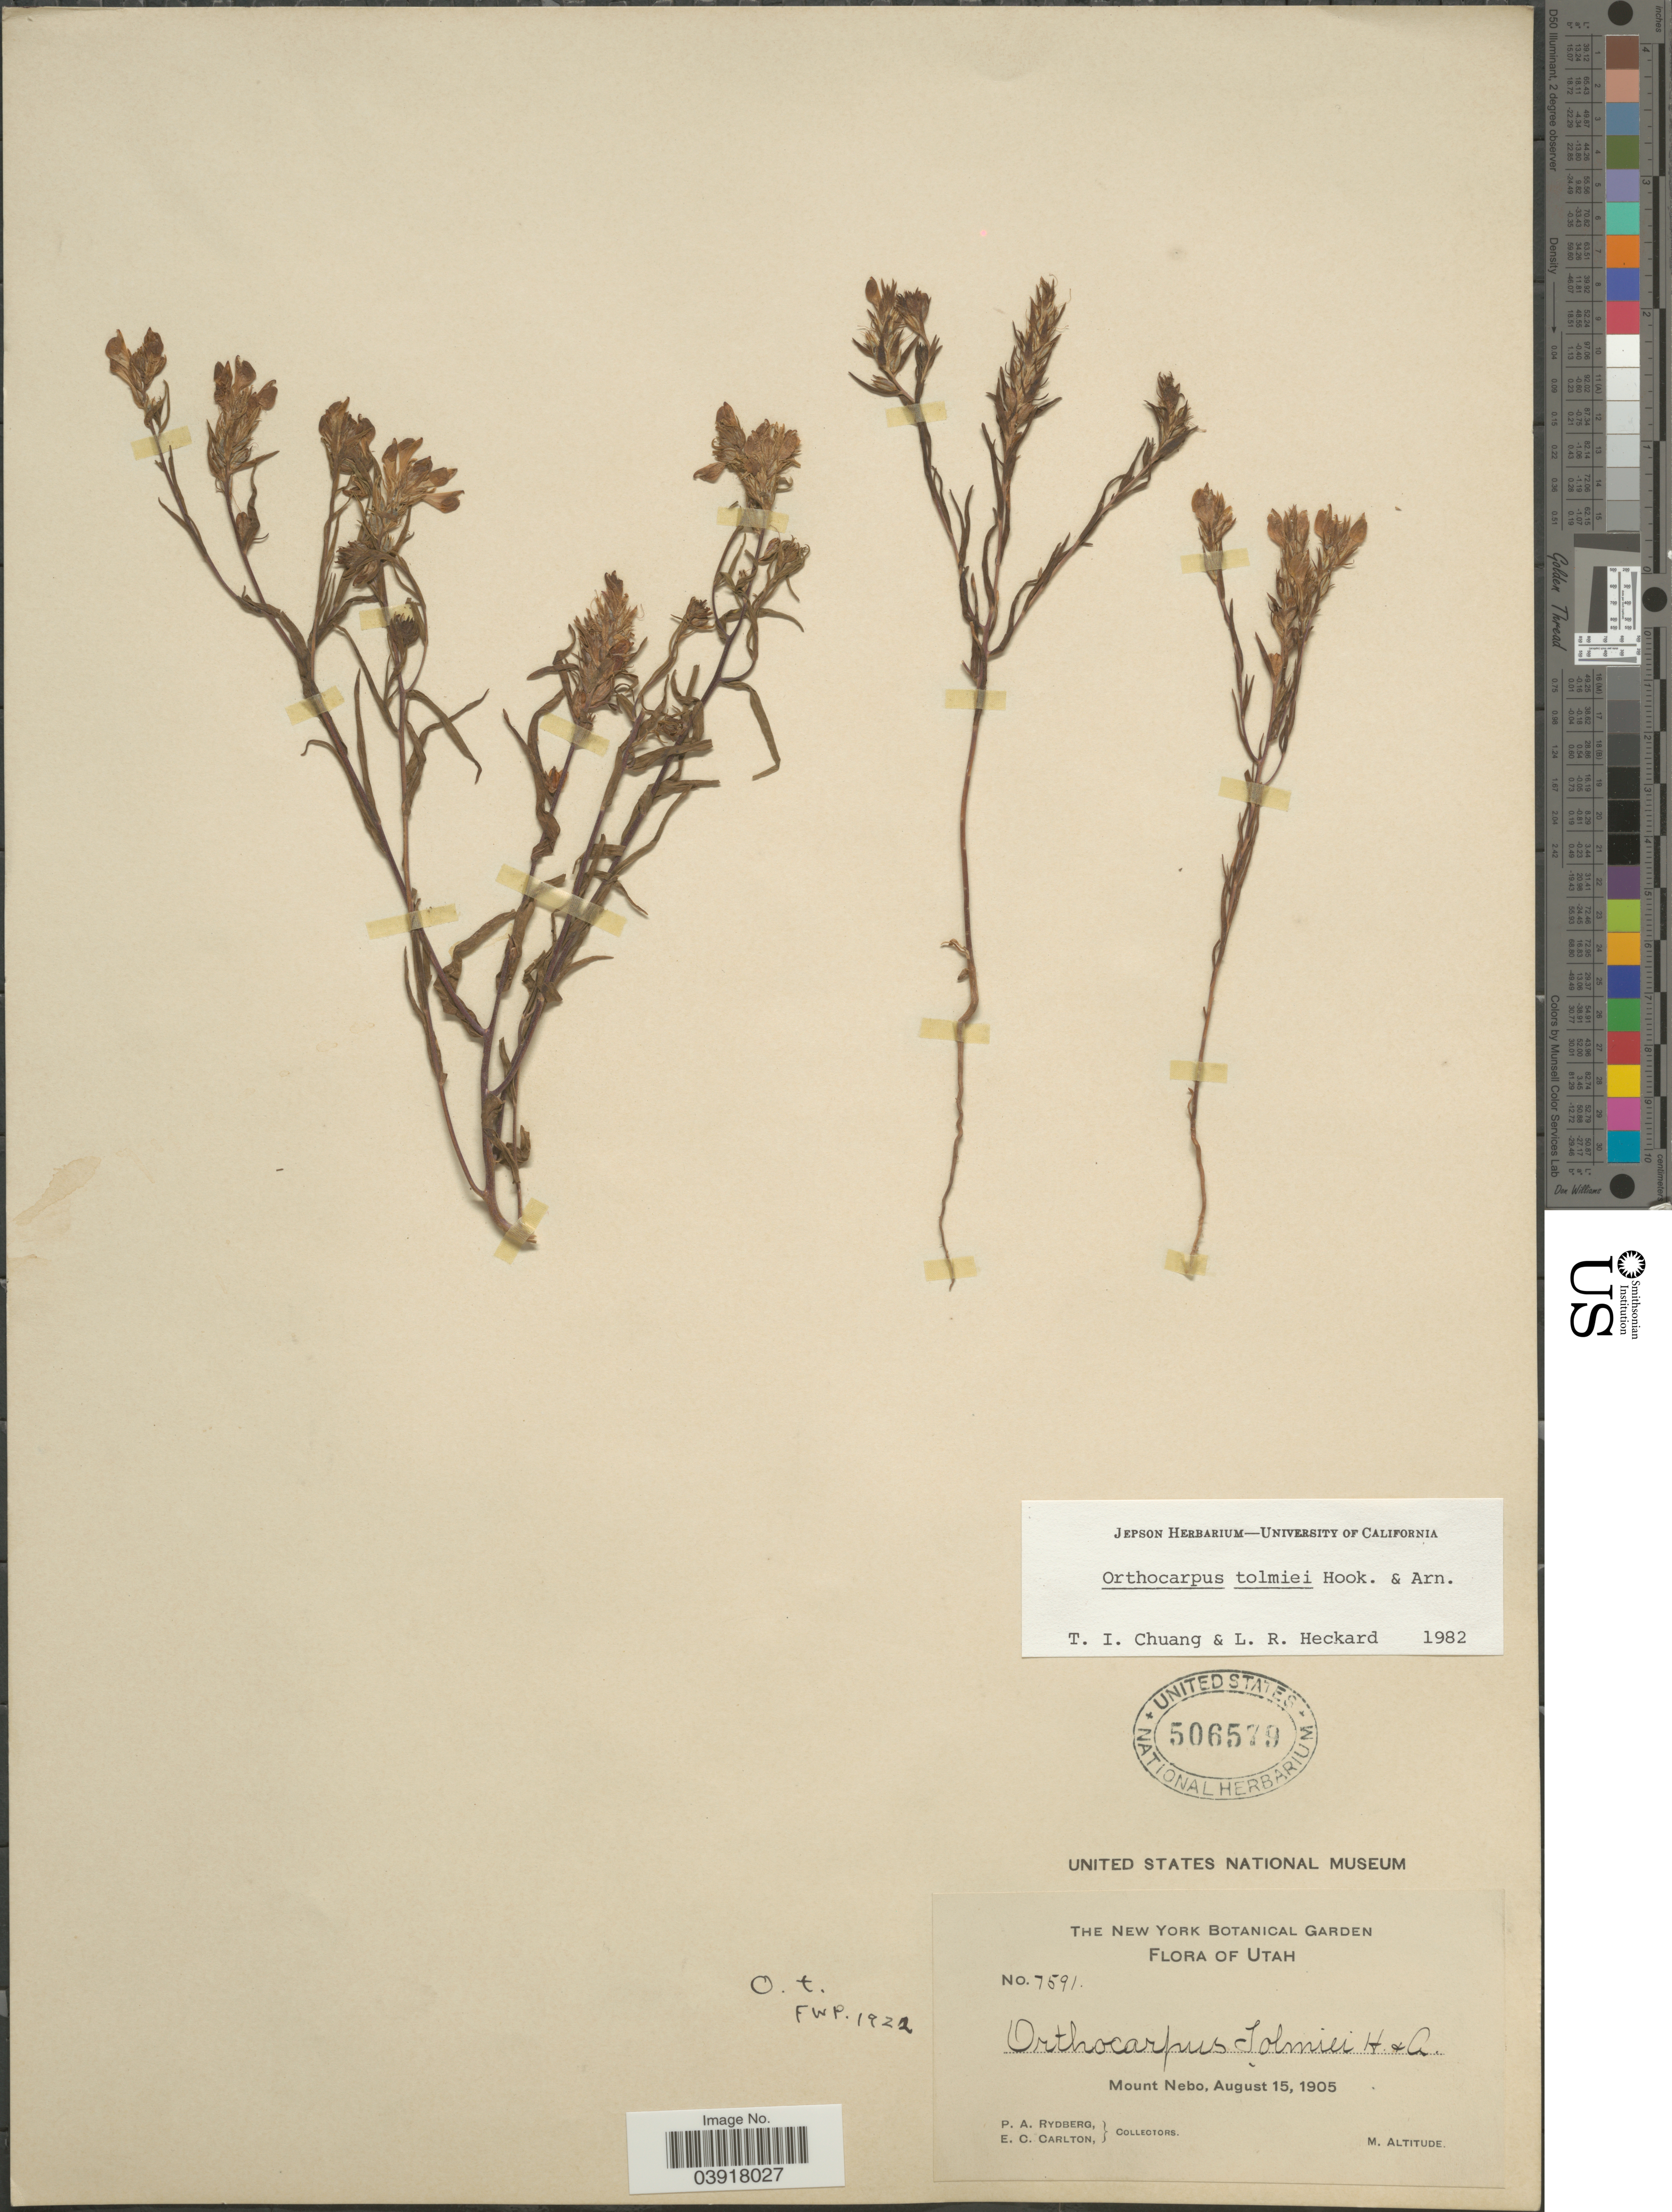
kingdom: Plantae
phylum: Tracheophyta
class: Magnoliopsida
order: Lamiales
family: Orobanchaceae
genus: Orthocarpus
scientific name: Orthocarpus tolmiei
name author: Hook. & Arn.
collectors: P. A. Rydberg & E. Carlton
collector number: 7591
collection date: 1905-08-15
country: United States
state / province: Utah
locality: Mount Nebo.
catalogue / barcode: US 506579